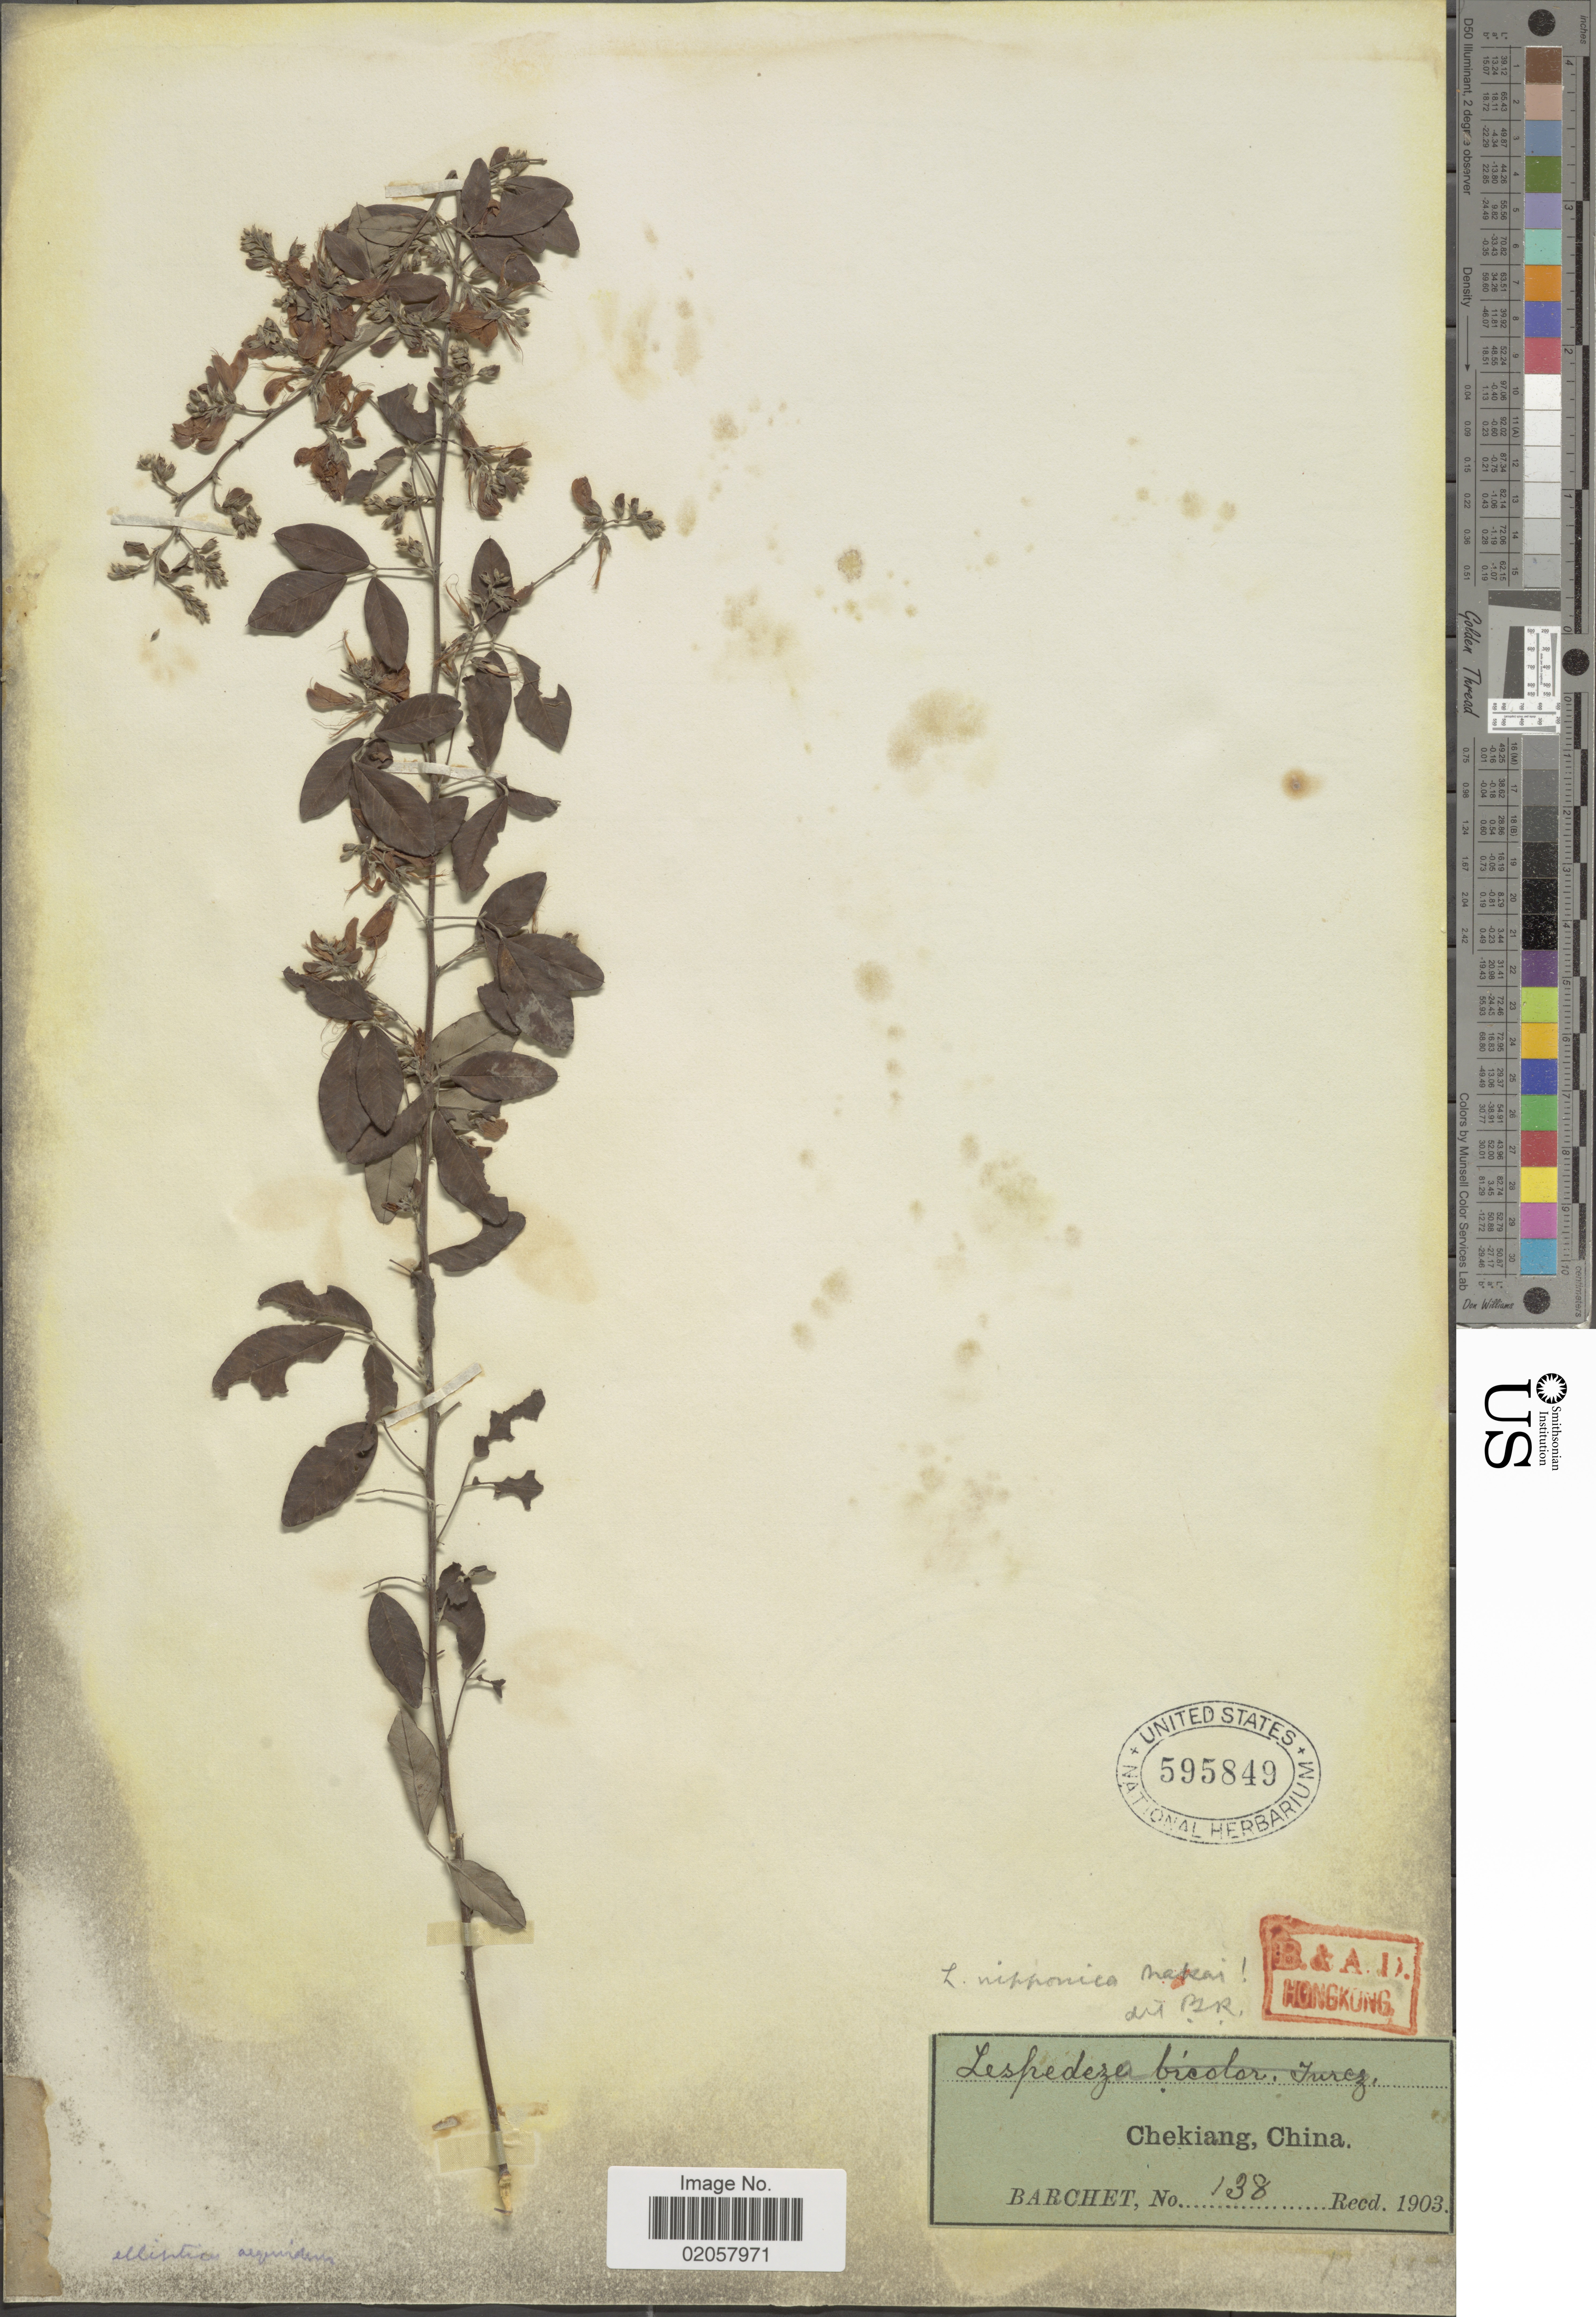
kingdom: Plantae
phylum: Tracheophyta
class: Magnoliopsida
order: Fabales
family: Fabaceae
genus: Lespedeza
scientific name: Lespedeza nipponica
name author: Nakai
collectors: Barchet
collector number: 138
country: China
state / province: Zhejiang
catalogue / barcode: US 595849